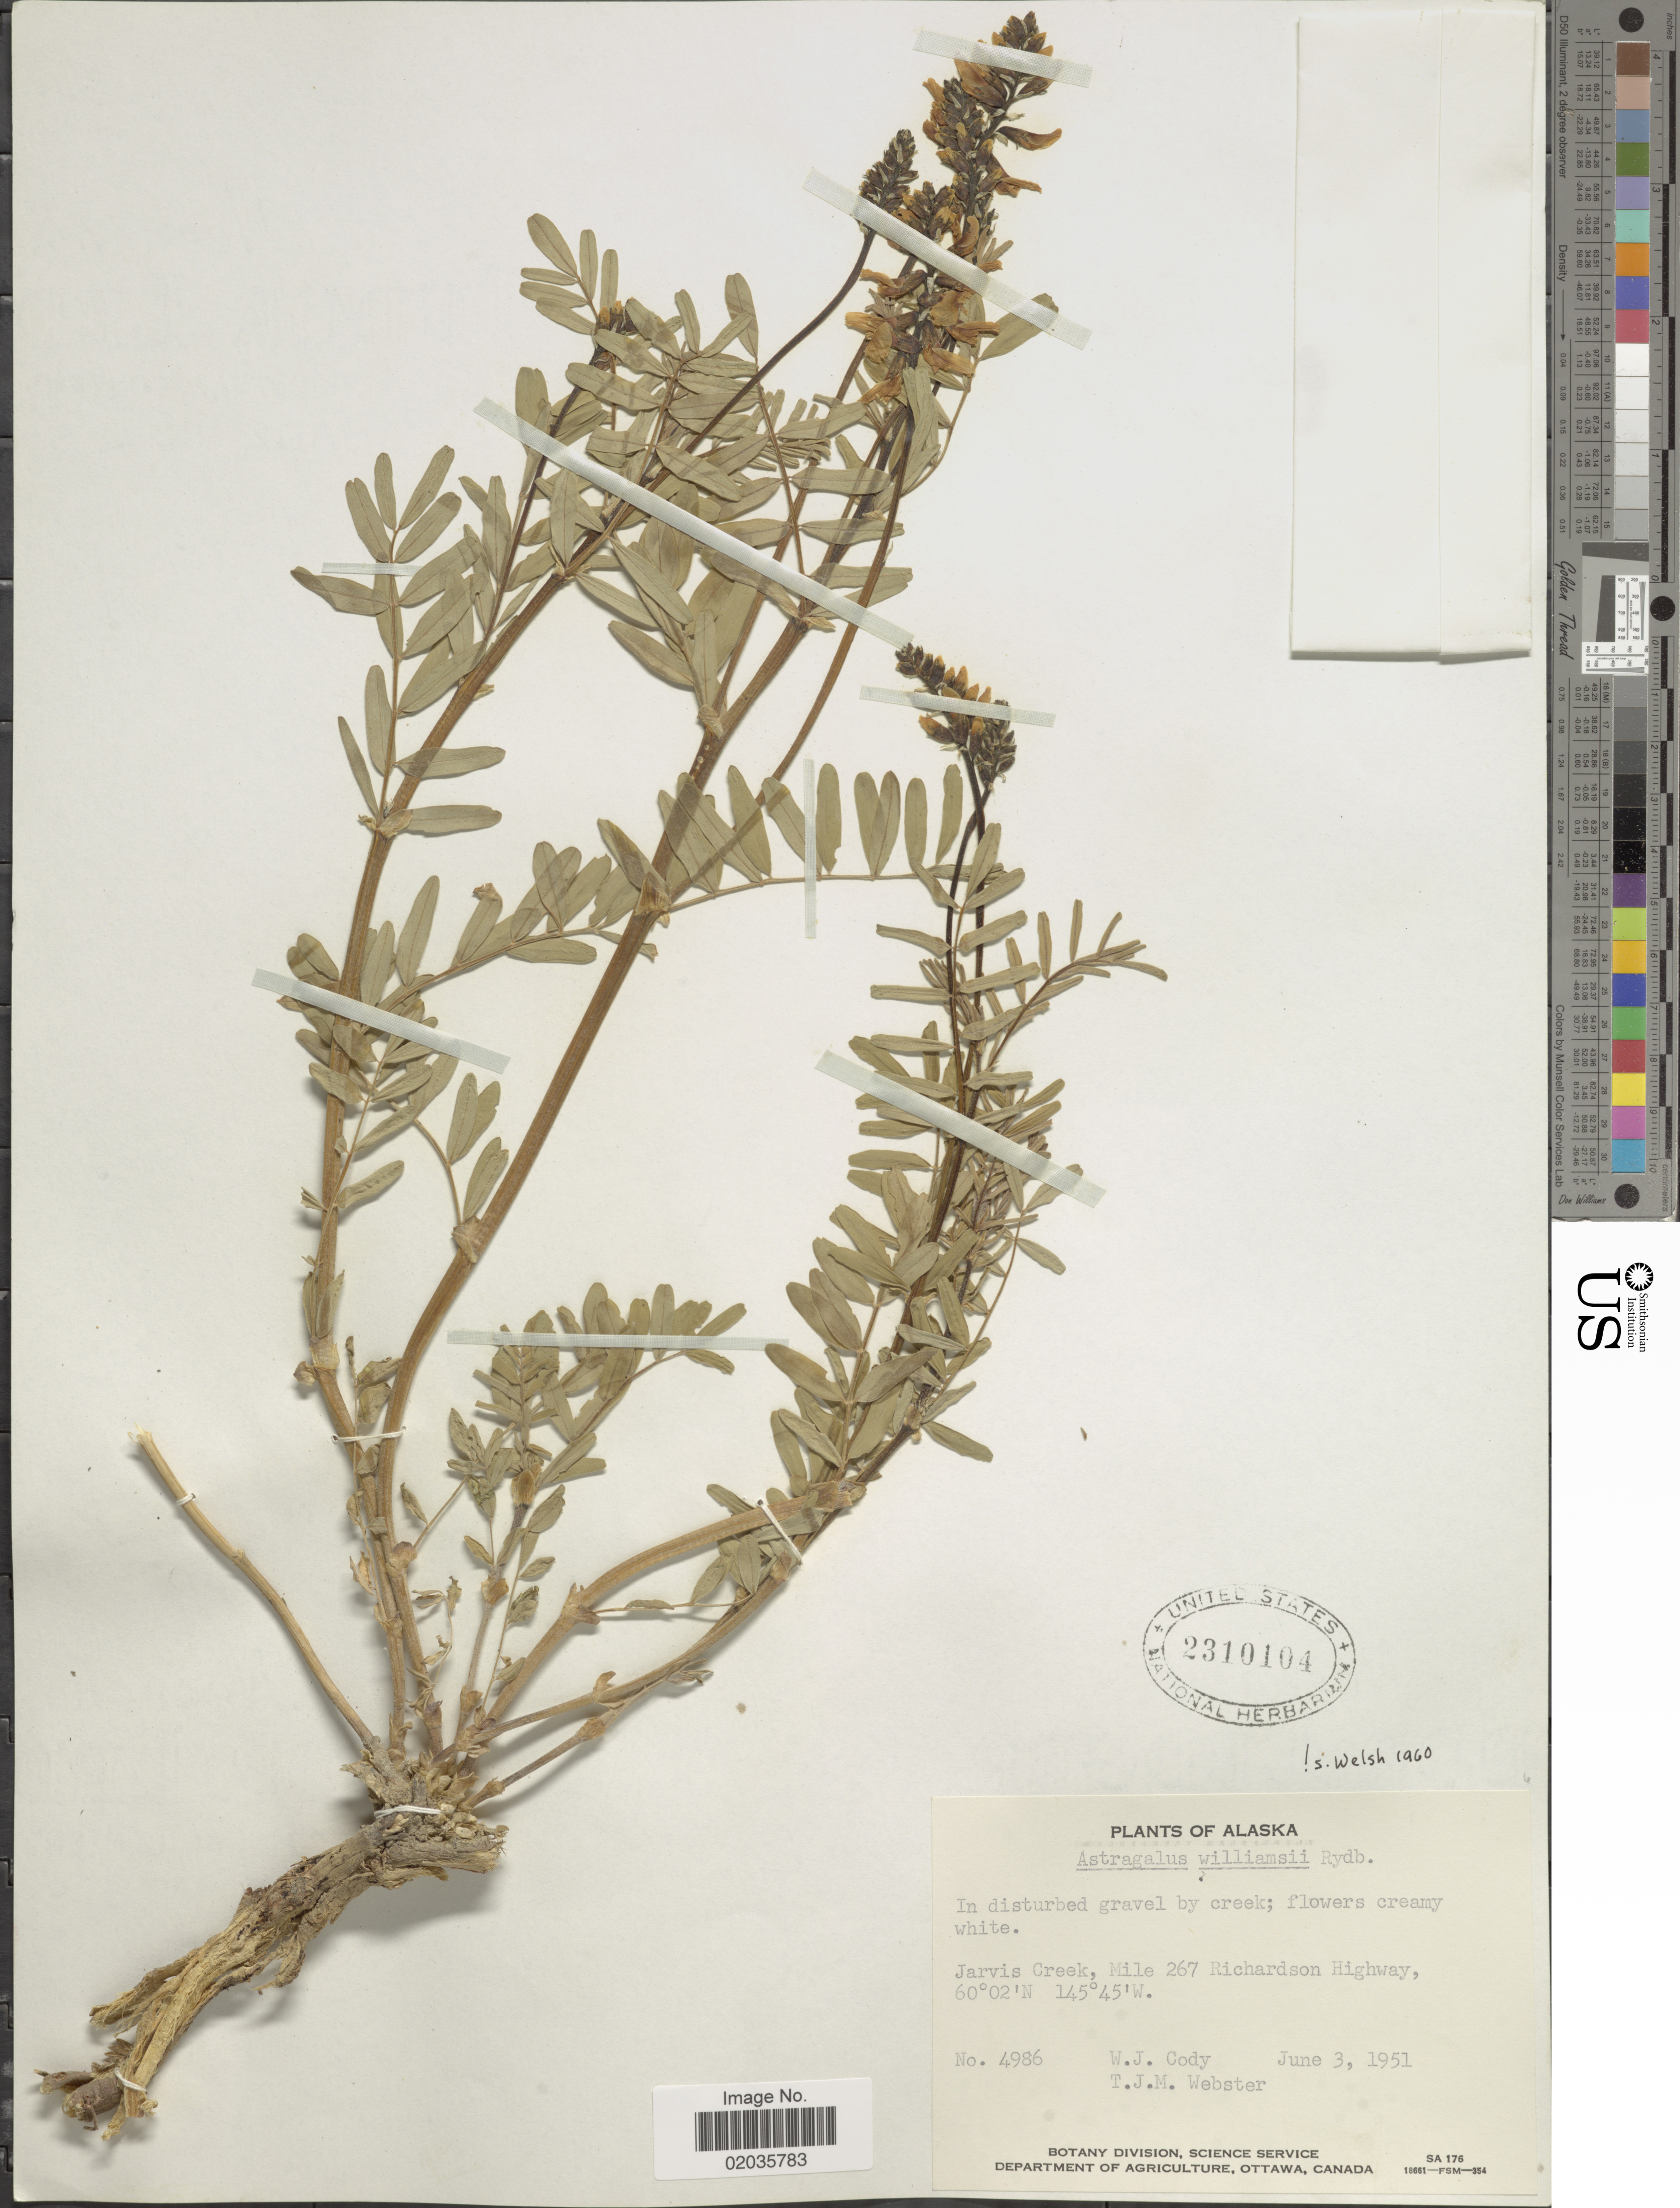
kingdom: Plantae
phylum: Tracheophyta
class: Magnoliopsida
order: Fabales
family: Fabaceae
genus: Astragalus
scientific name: Astragalus williamsii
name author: Rydb.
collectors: W. Cody & T. J. Webster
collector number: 4986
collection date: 1951-06-03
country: United States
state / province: Alaska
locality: Jarvis Creek, Mile 267 Richardson Highway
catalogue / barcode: US 2310104